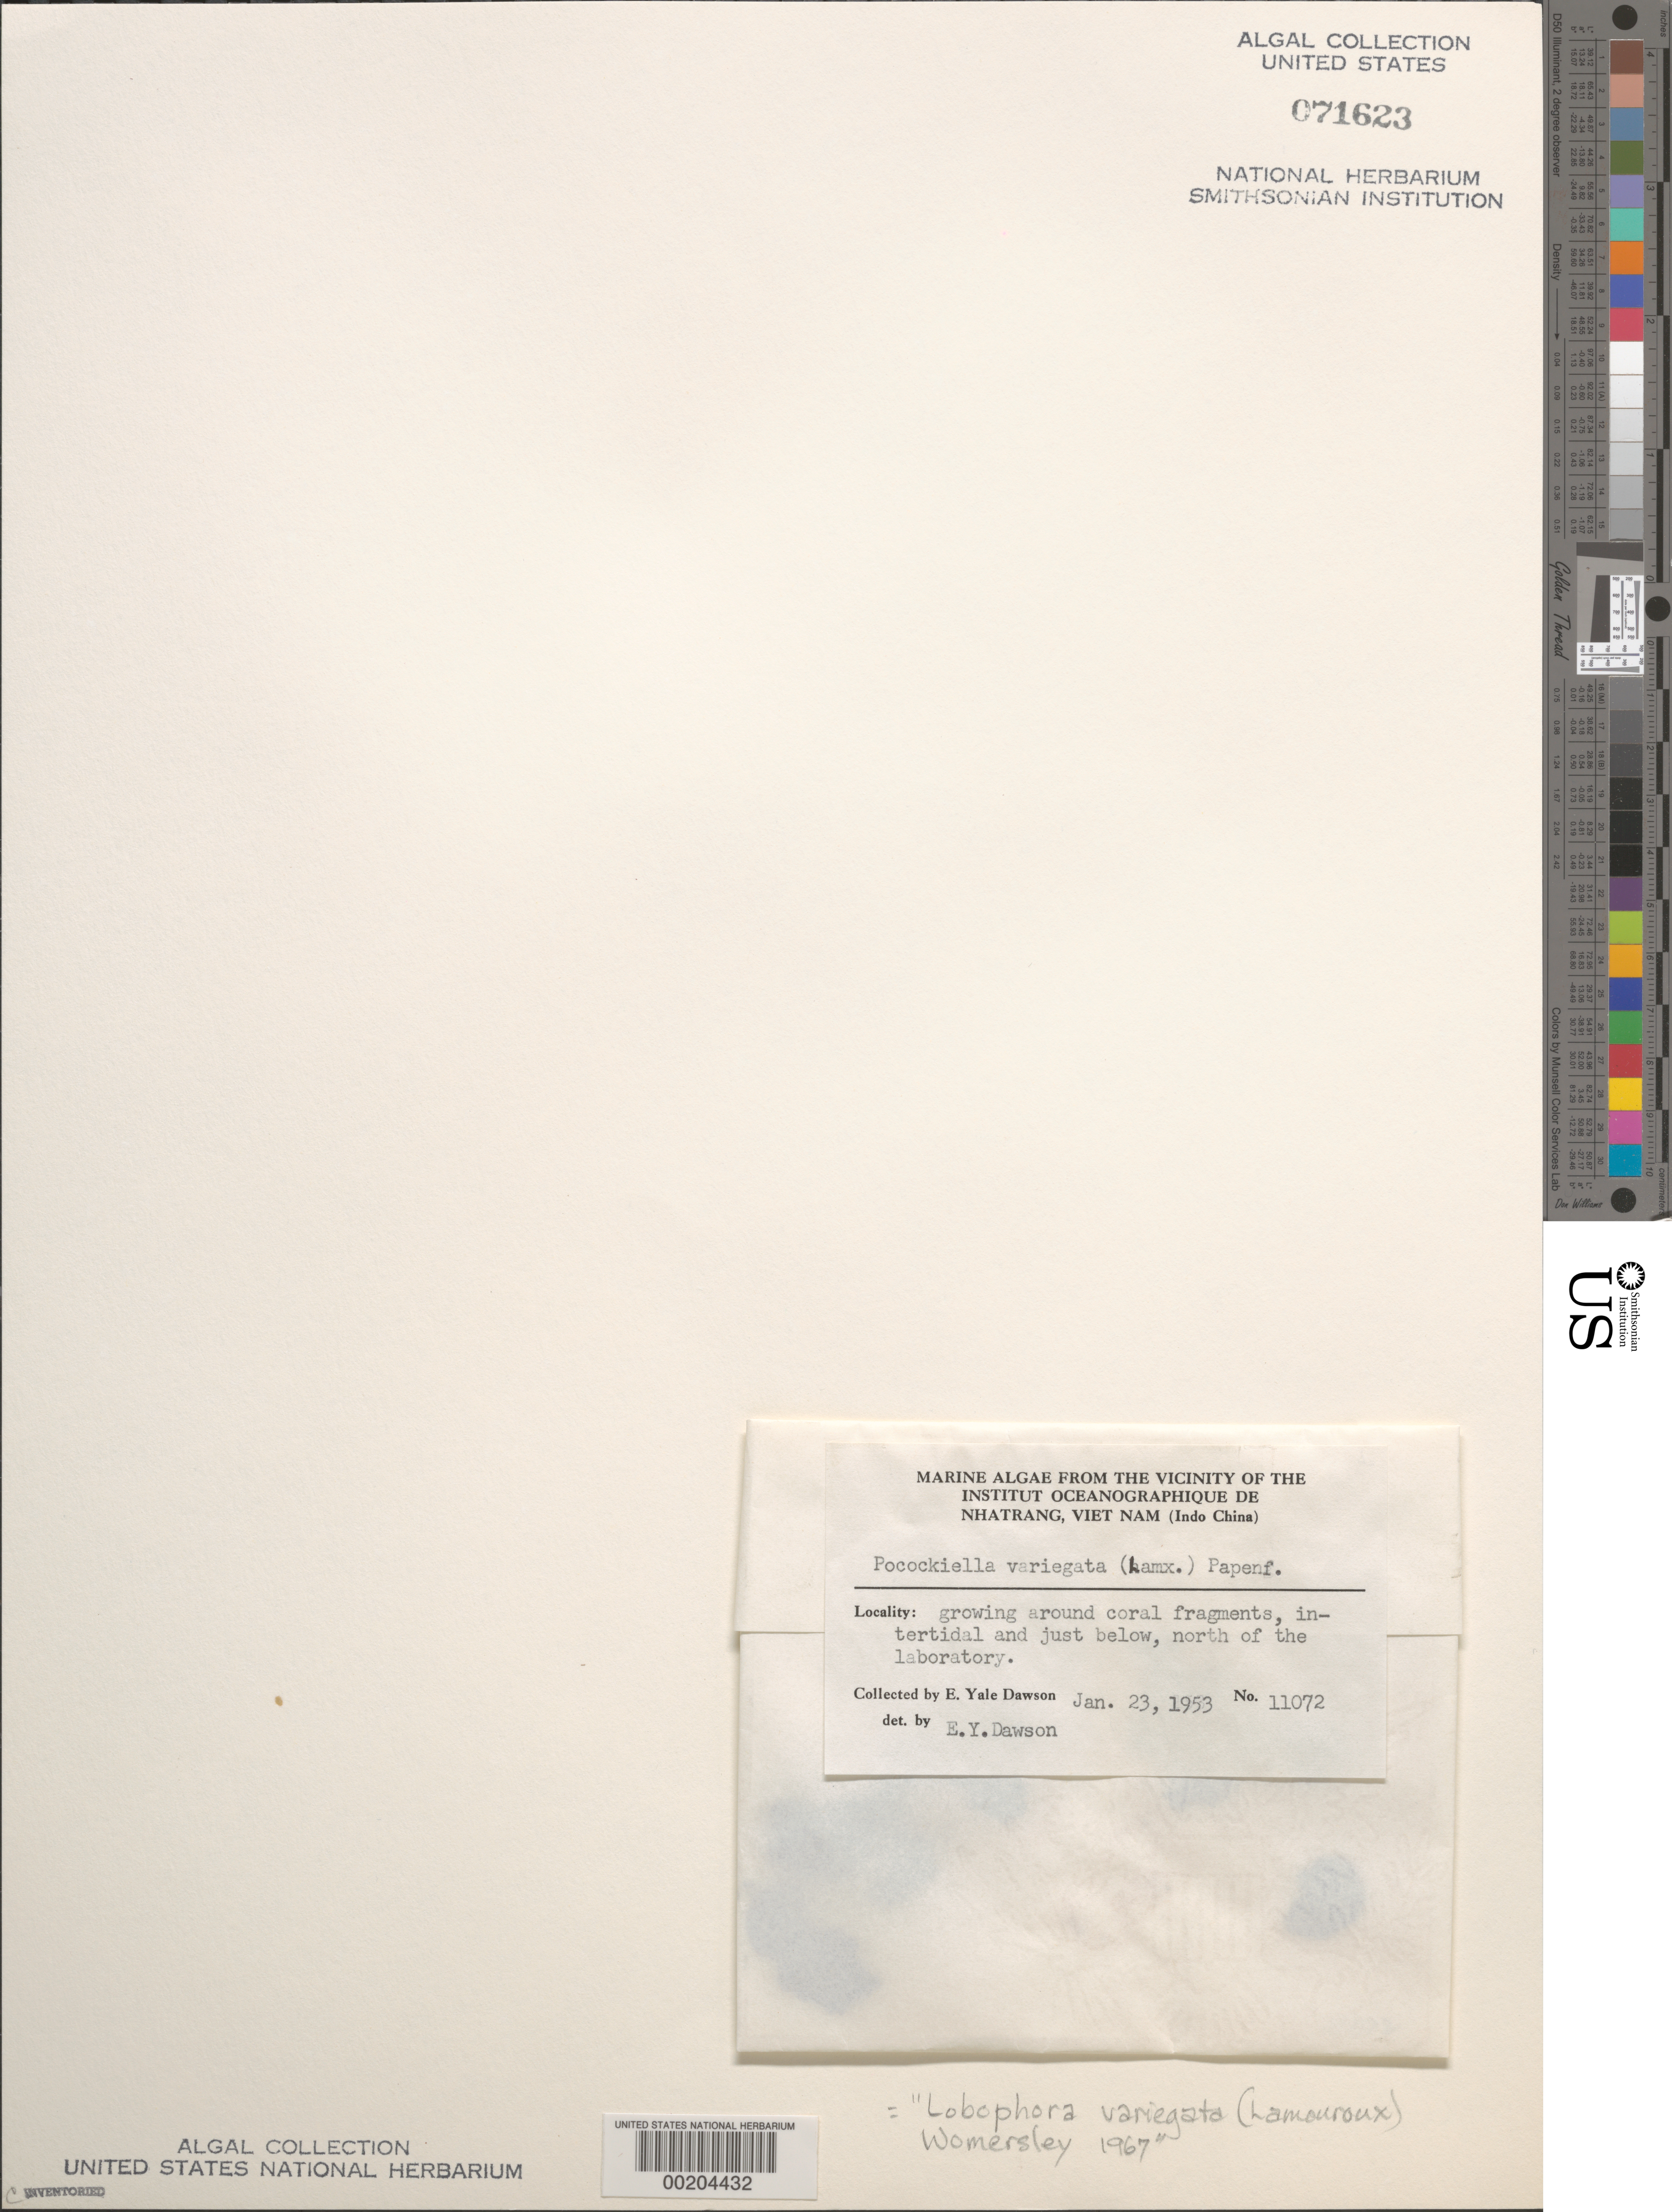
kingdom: Chromista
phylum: Ochrophyta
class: Phaeophyceae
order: Dictyotales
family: Dictyotaceae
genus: Lobophora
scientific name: Lobophora variegata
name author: (J.V.Lamouroux) Womersley & E.C. Oliveira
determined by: Womersley, H. B. S.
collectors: E. Y. Dawson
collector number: EYD 11072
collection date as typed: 23 Jan 1953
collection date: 1953-01-23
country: Vietnam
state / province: Phu Khanh Province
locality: Nhatrang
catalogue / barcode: US 71623